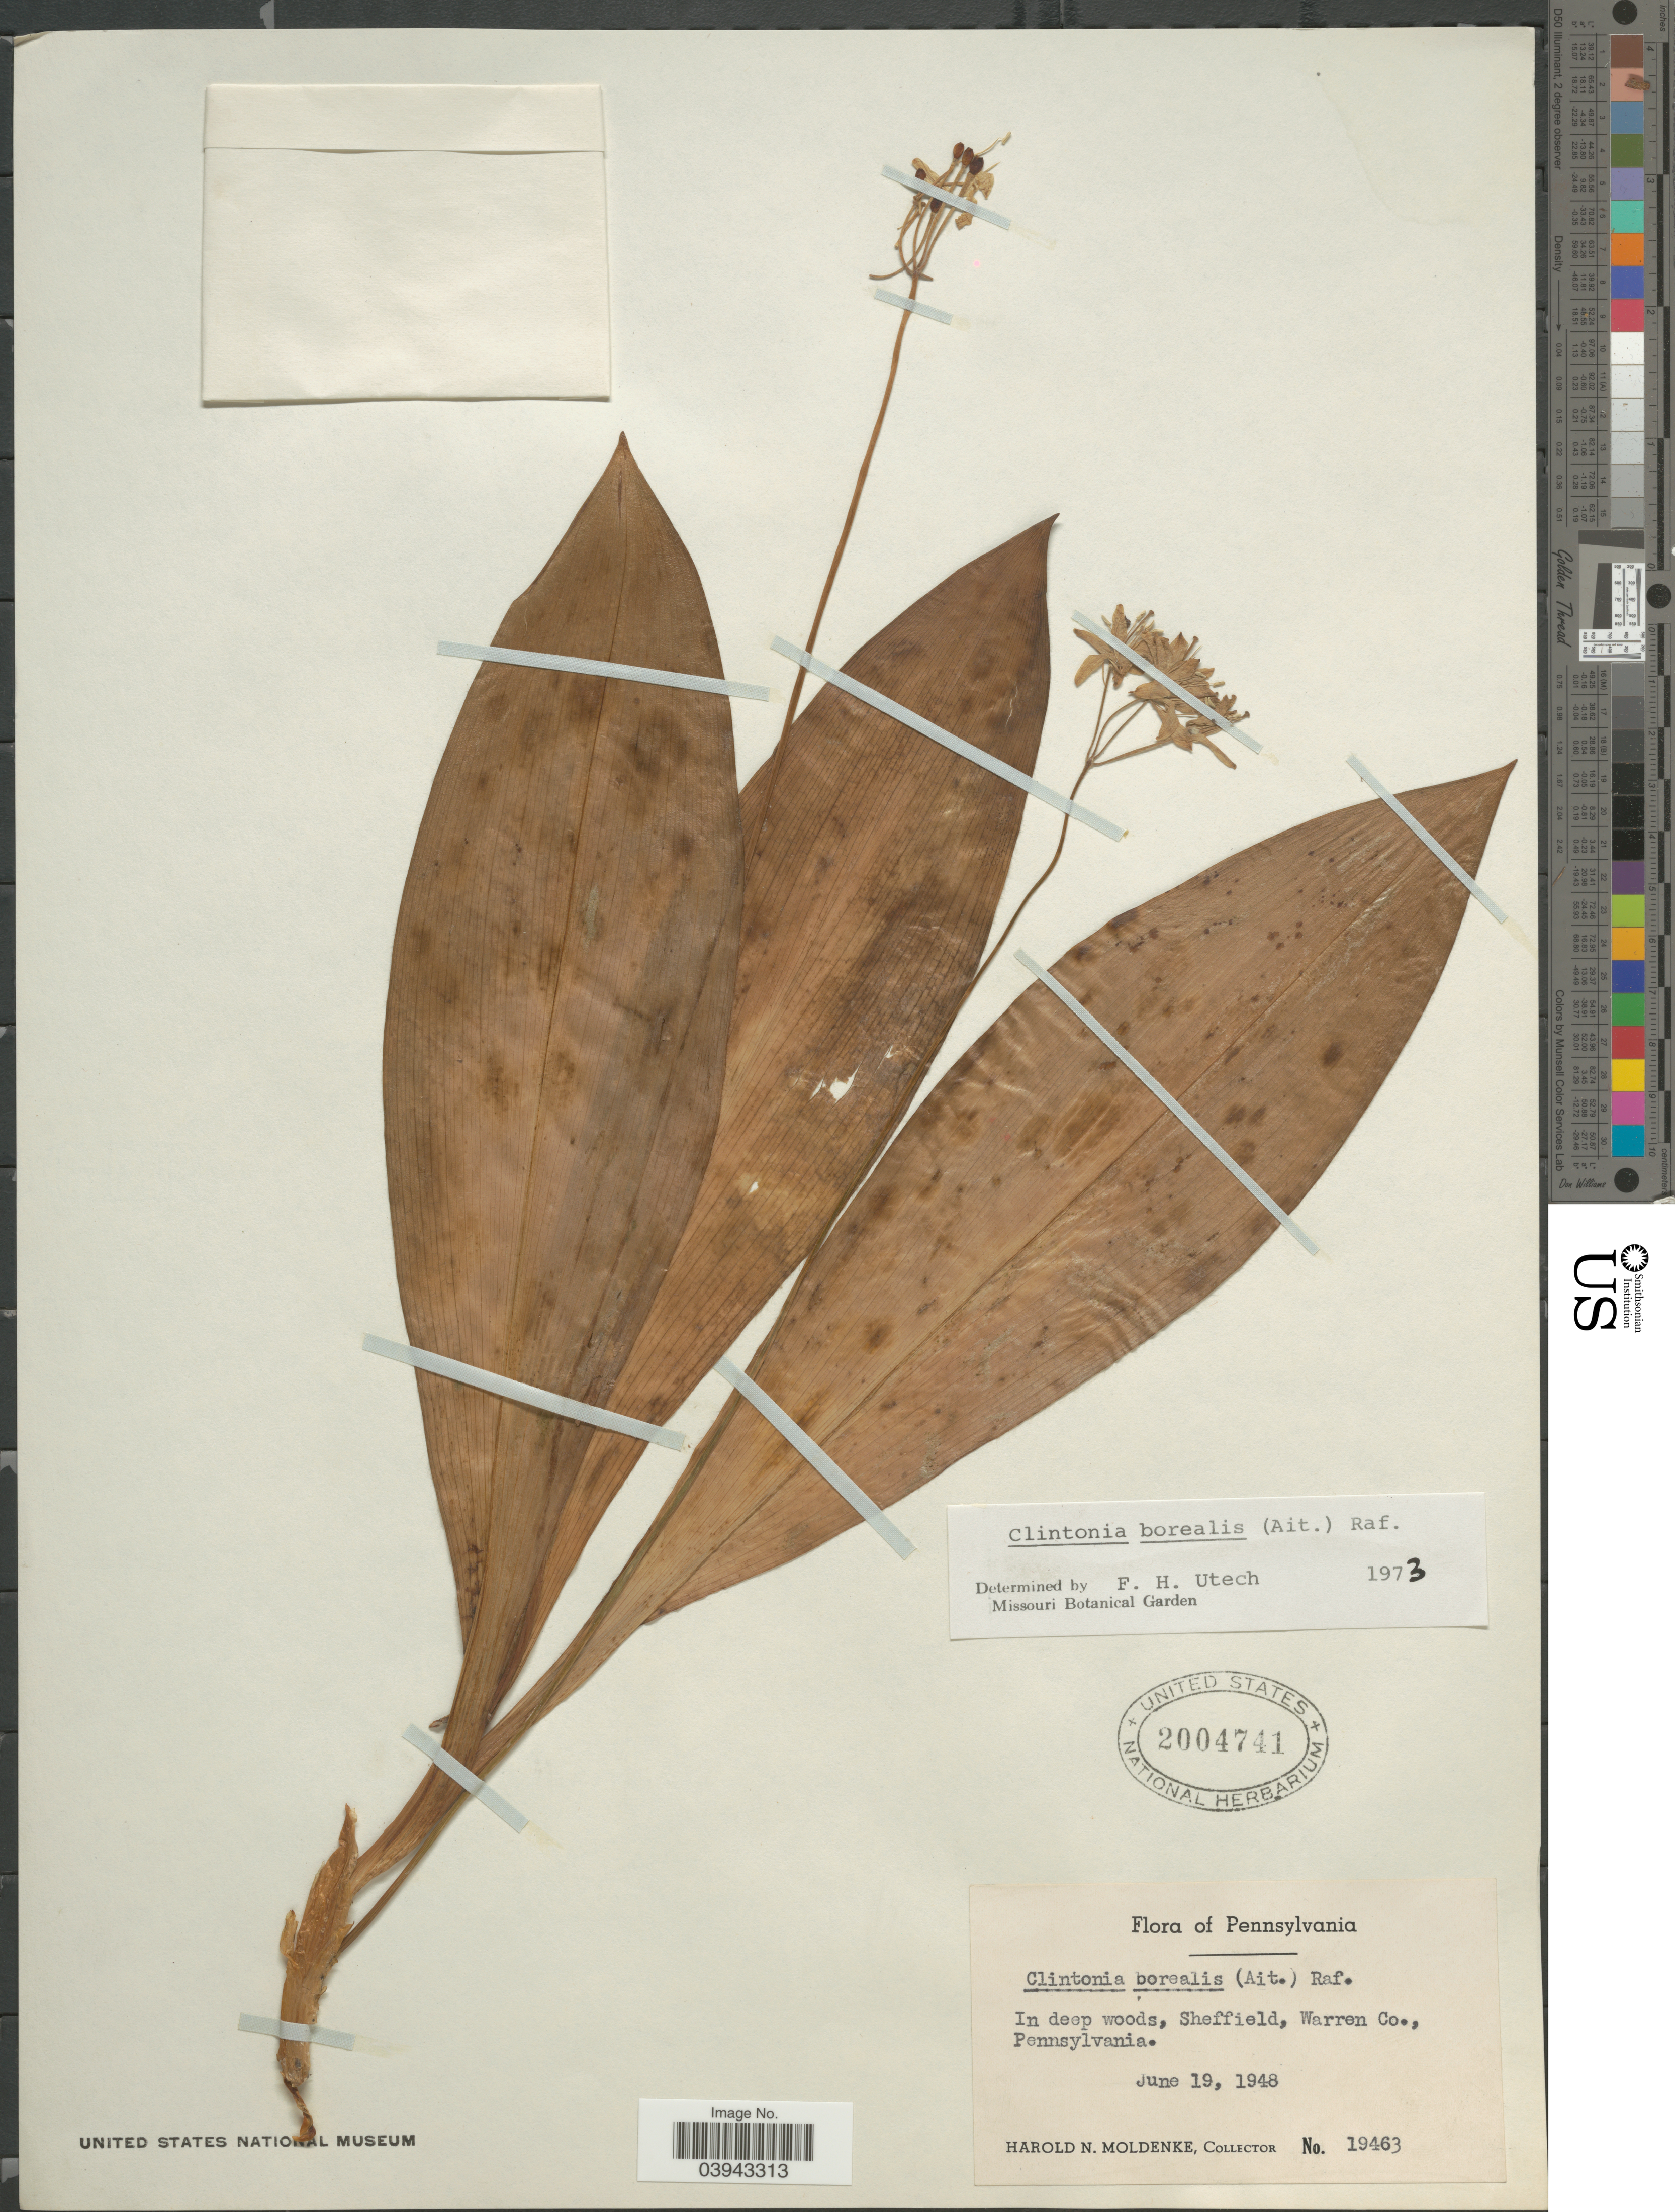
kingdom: Plantae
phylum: Tracheophyta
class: Liliopsida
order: Liliales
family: Liliaceae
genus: Clintonia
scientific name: Clintonia borealis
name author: (Aiton) Raf.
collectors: H. N. Moldenke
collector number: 19463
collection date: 1948-06-19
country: United States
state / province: Pennsylvania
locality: Sheffield, Warren Co.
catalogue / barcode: US 2004741